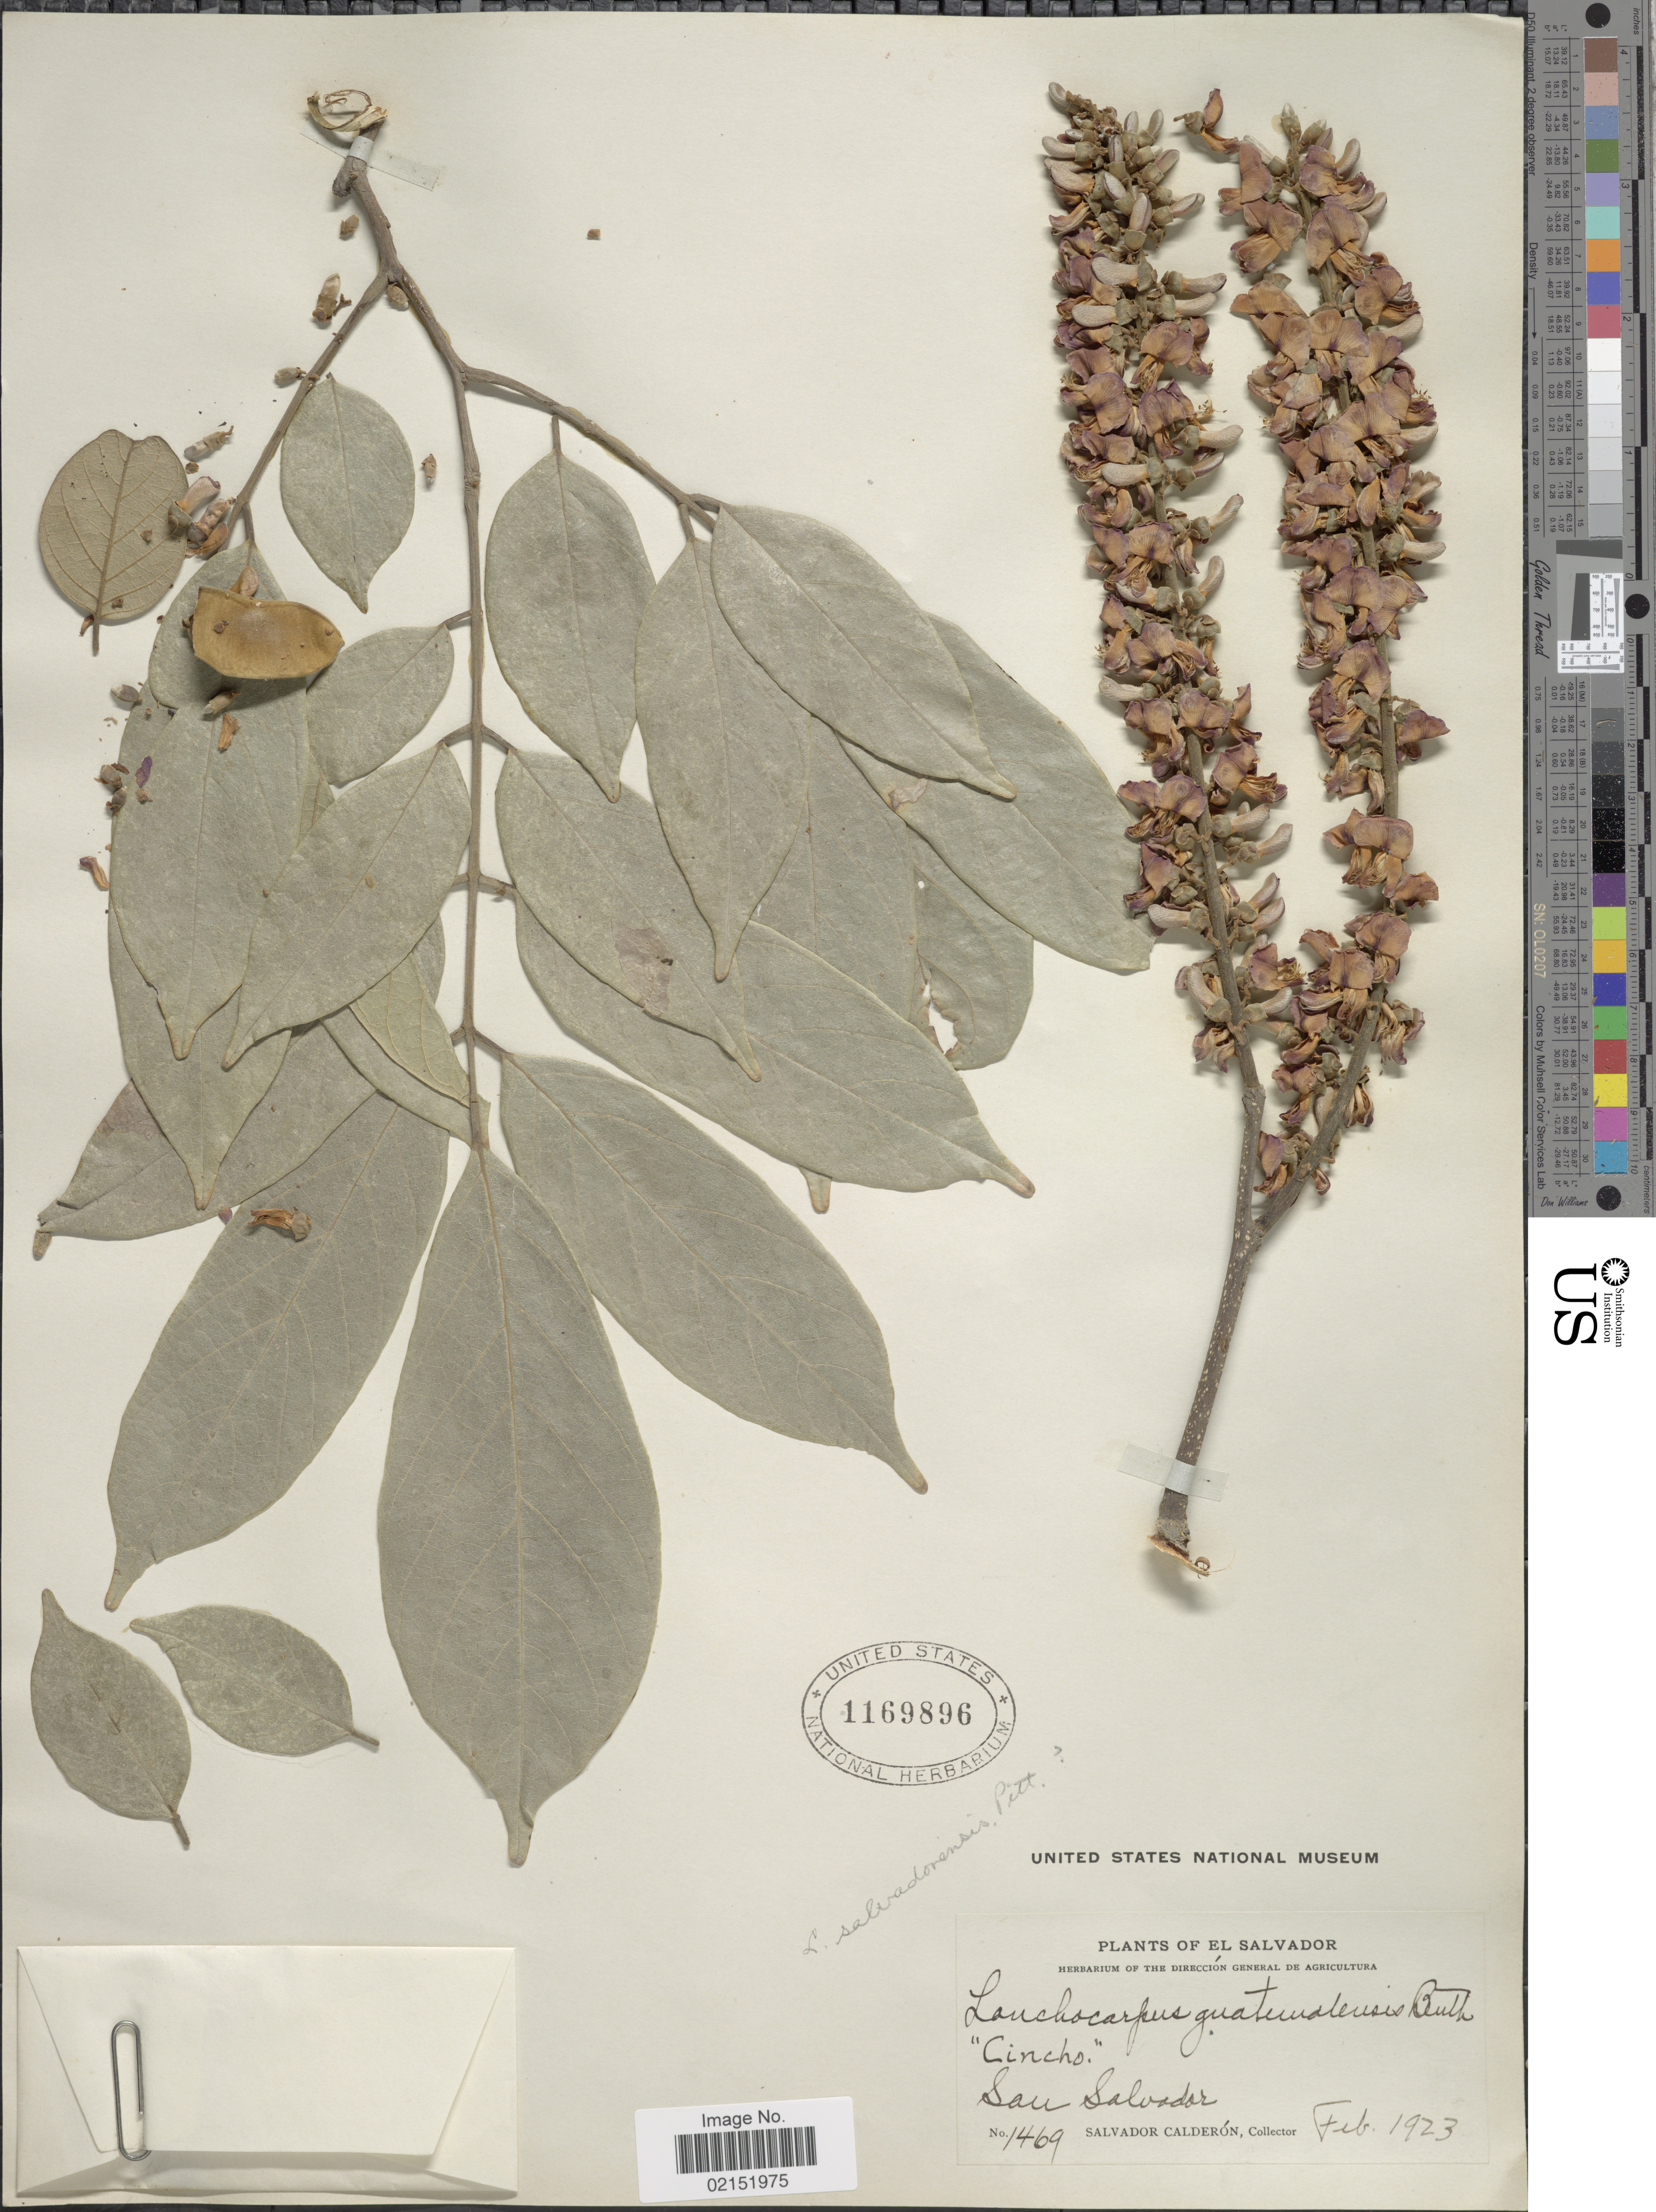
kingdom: Plantae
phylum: Tracheophyta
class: Magnoliopsida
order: Fabales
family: Fabaceae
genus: Lonchocarpus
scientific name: Lonchocarpus salvadorensis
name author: Pittier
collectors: S. Calderón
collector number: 1469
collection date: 1923-02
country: El Salvador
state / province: San Salvador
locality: San Salvador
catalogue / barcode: US 1169896